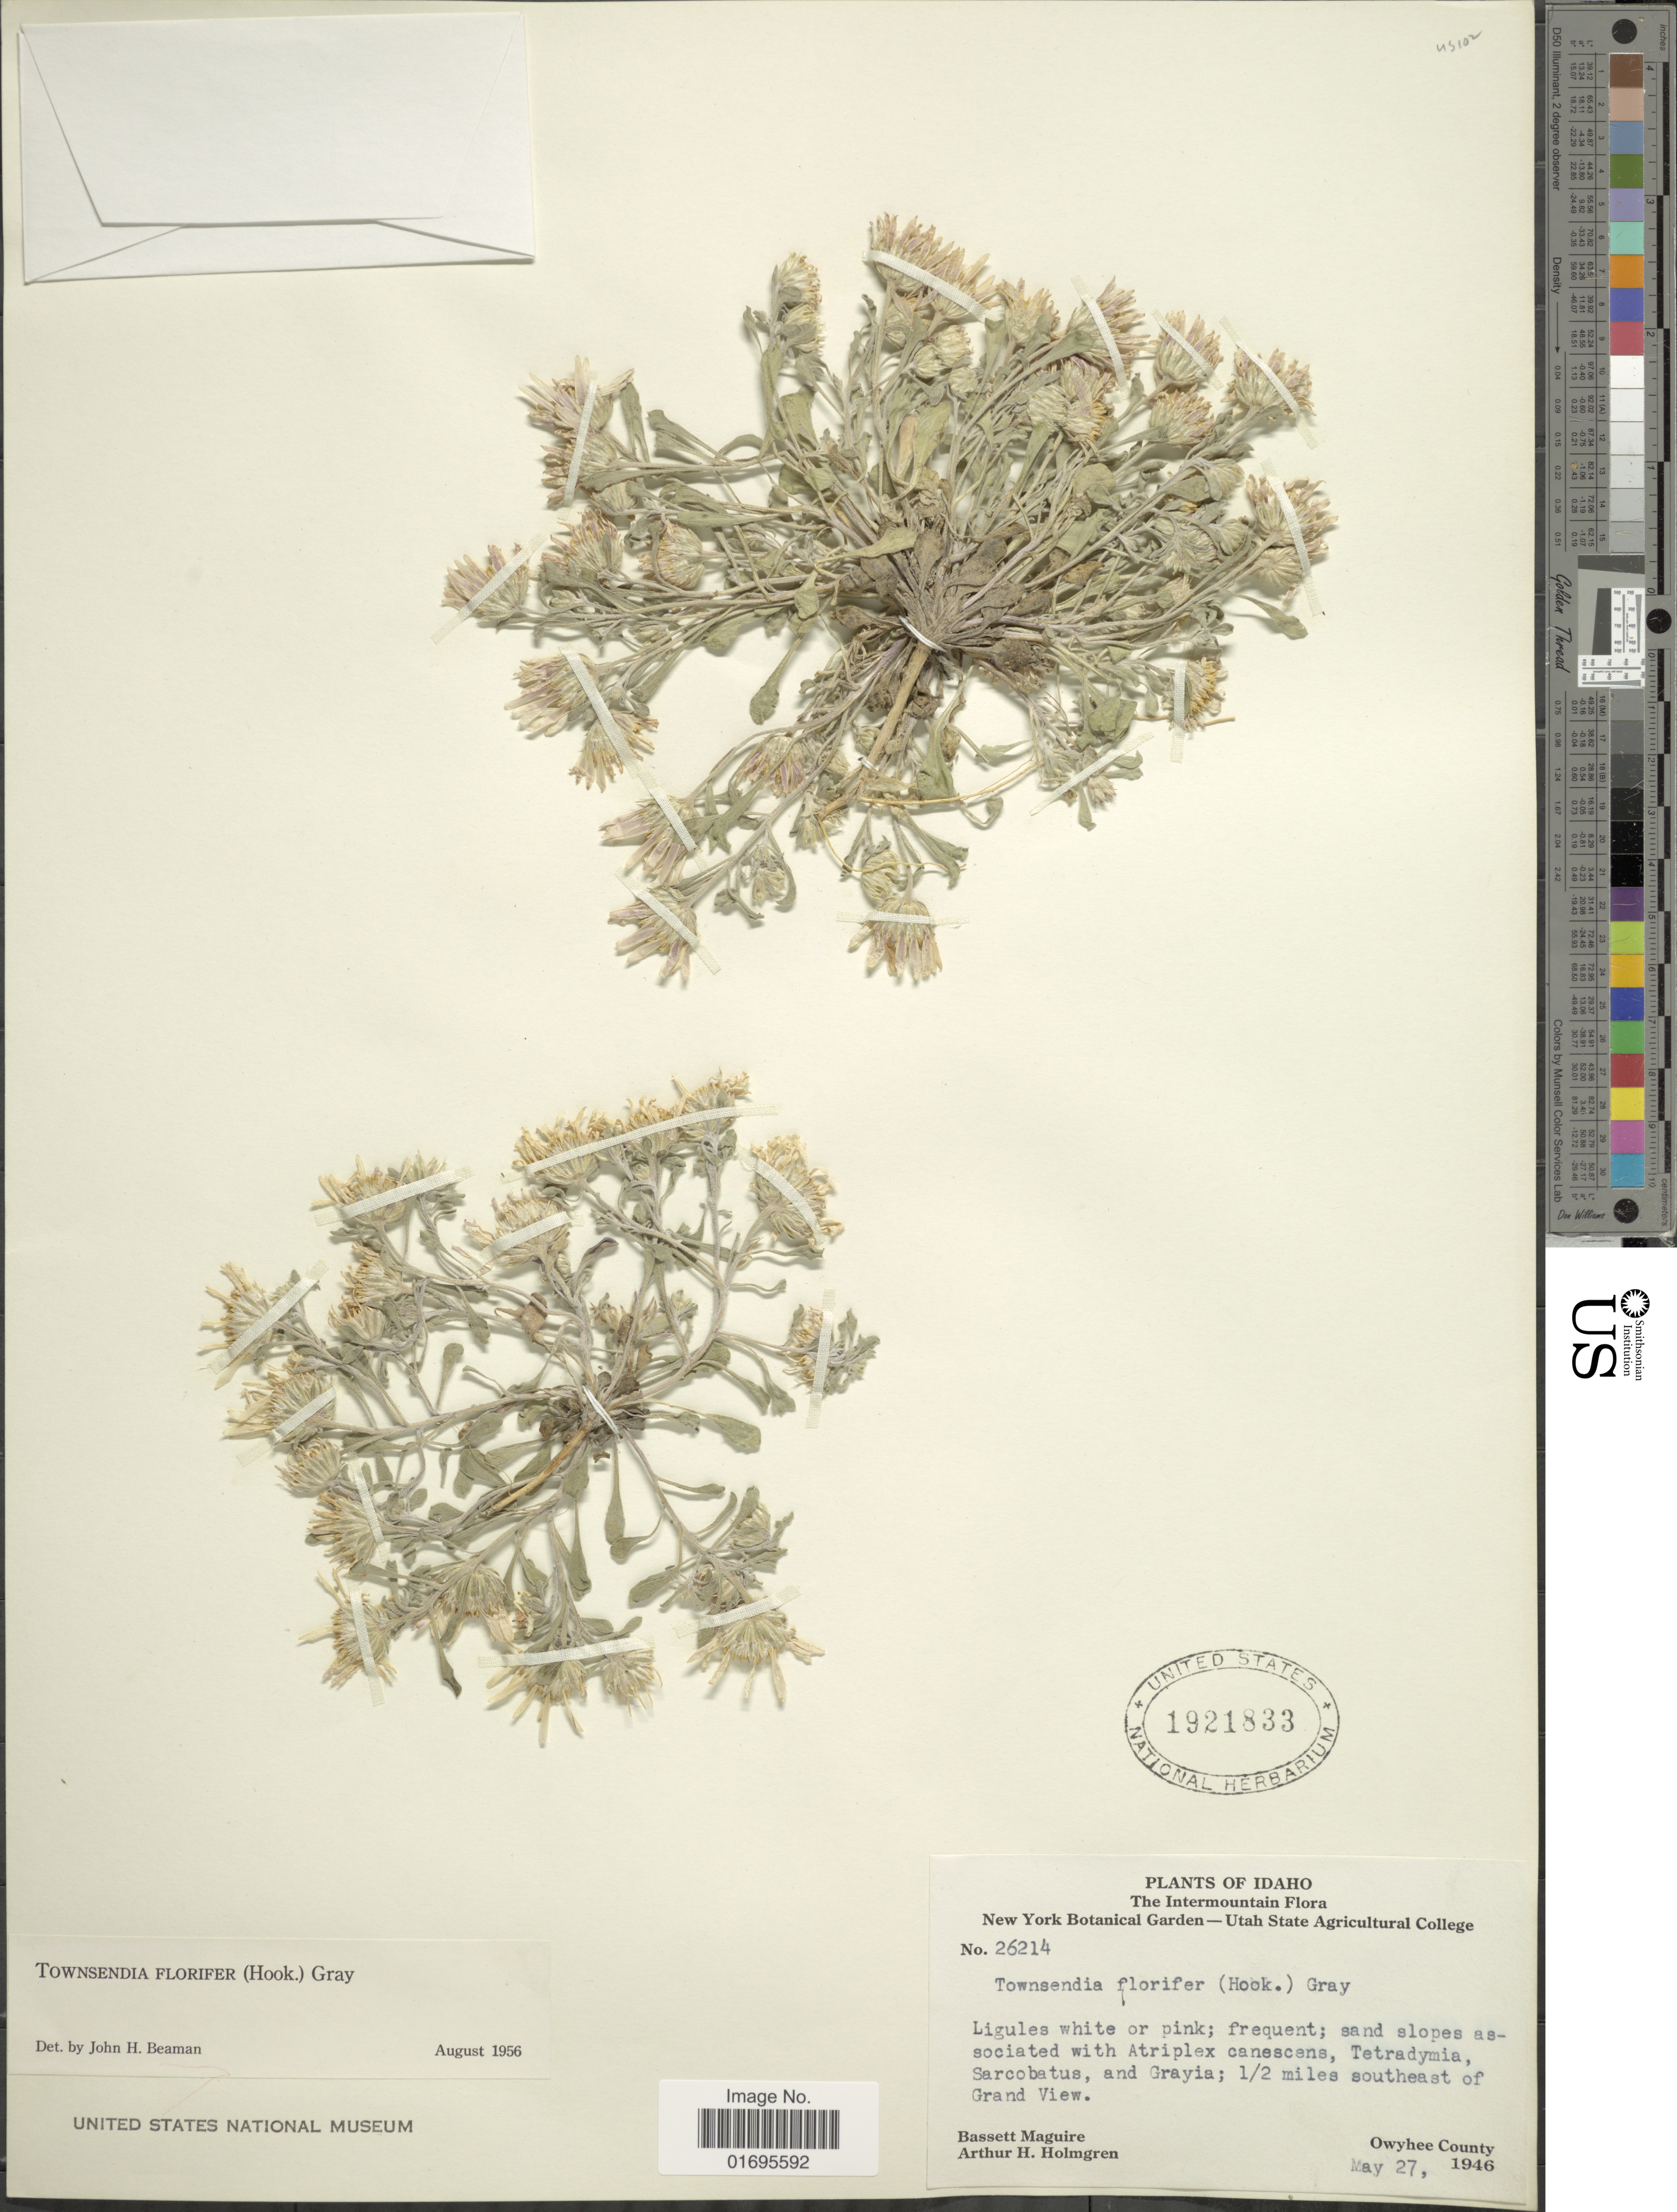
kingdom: Plantae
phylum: Tracheophyta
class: Magnoliopsida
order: Asterales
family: Asteraceae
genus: Townsendia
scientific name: Townsendia florifer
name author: (Hook.) A. Gray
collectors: B. Maguire & A. H. Holmgren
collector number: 26214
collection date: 1946-05-27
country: United States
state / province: Idaho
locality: Intermountain, sand slopes, 1/2 miles southeast of Grand View, Owyhee County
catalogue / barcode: US 1921833